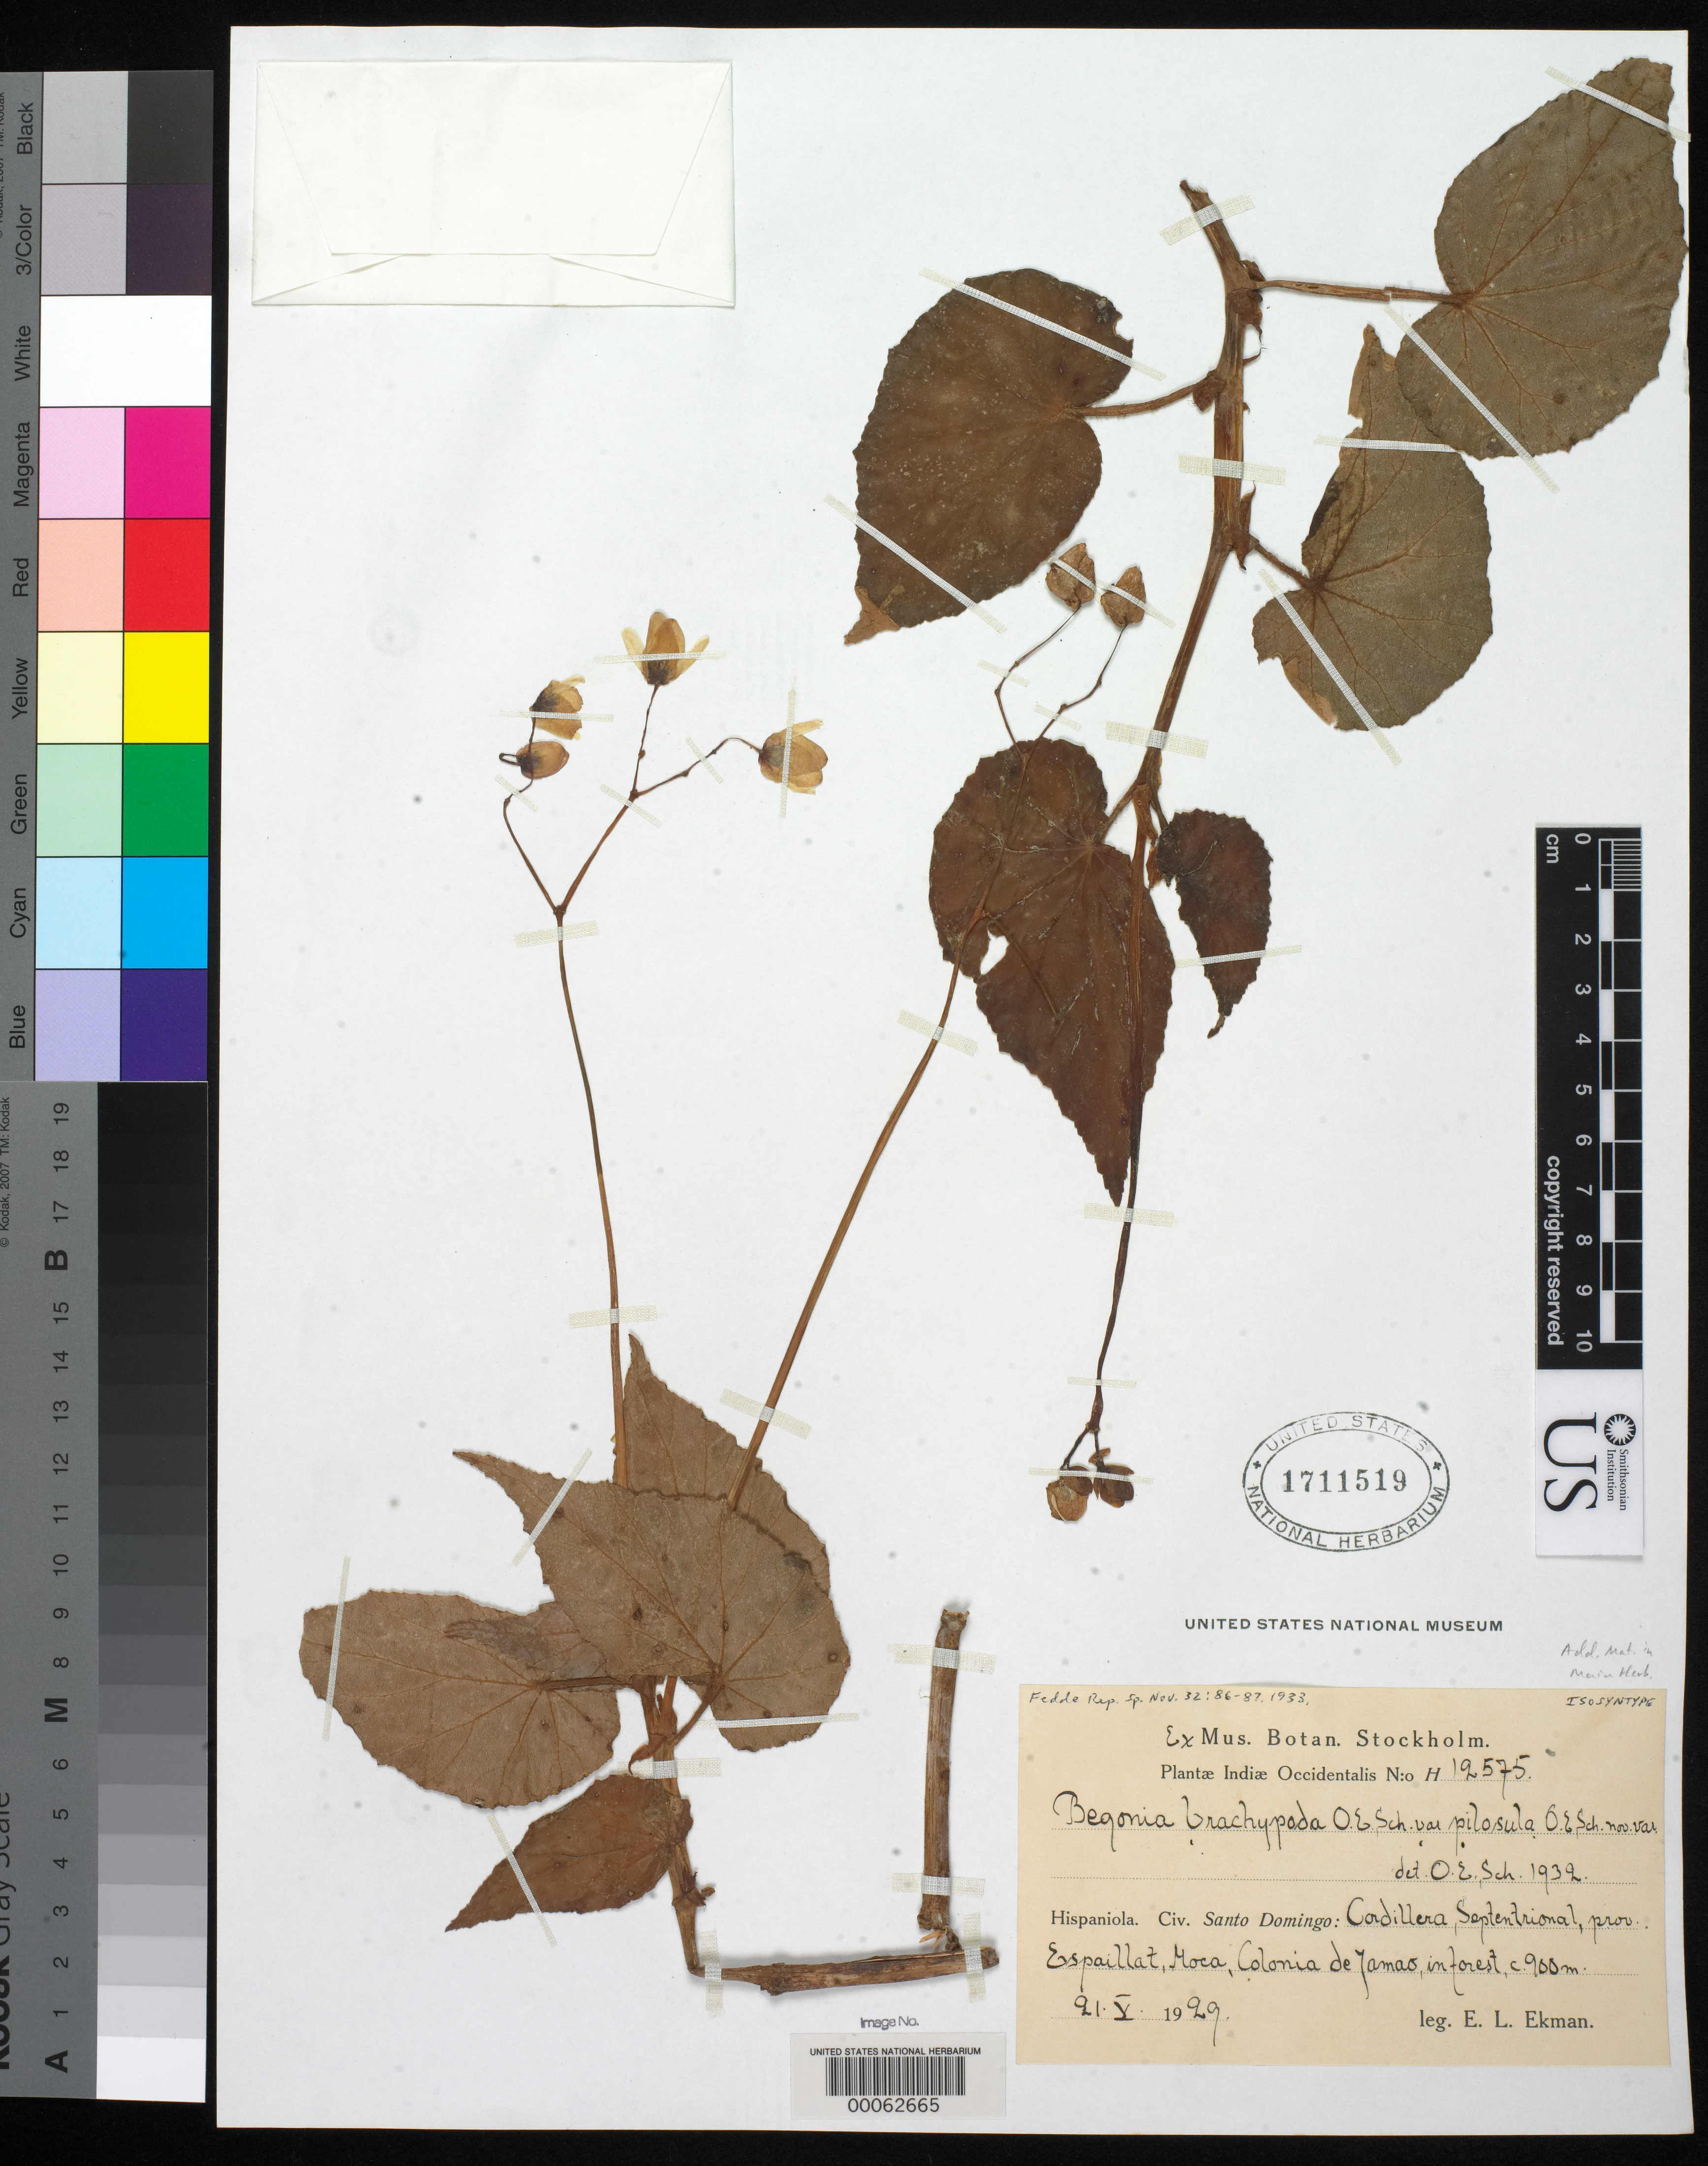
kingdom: Plantae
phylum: Tracheophyta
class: Magnoliopsida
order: Cucurbitales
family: Begoniaceae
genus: Begonia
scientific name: Begonia brachypoda var. pilosula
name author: O.E. Schulz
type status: Isosyntype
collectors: E. L. Ekman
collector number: H 12575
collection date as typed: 21 May 1929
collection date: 1929-05-21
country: Dominican Republic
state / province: Espaillat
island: Hispaniola Island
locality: Cordillera septentrional, Moca, Colonia de Jamao.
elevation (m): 900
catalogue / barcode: US 1711519